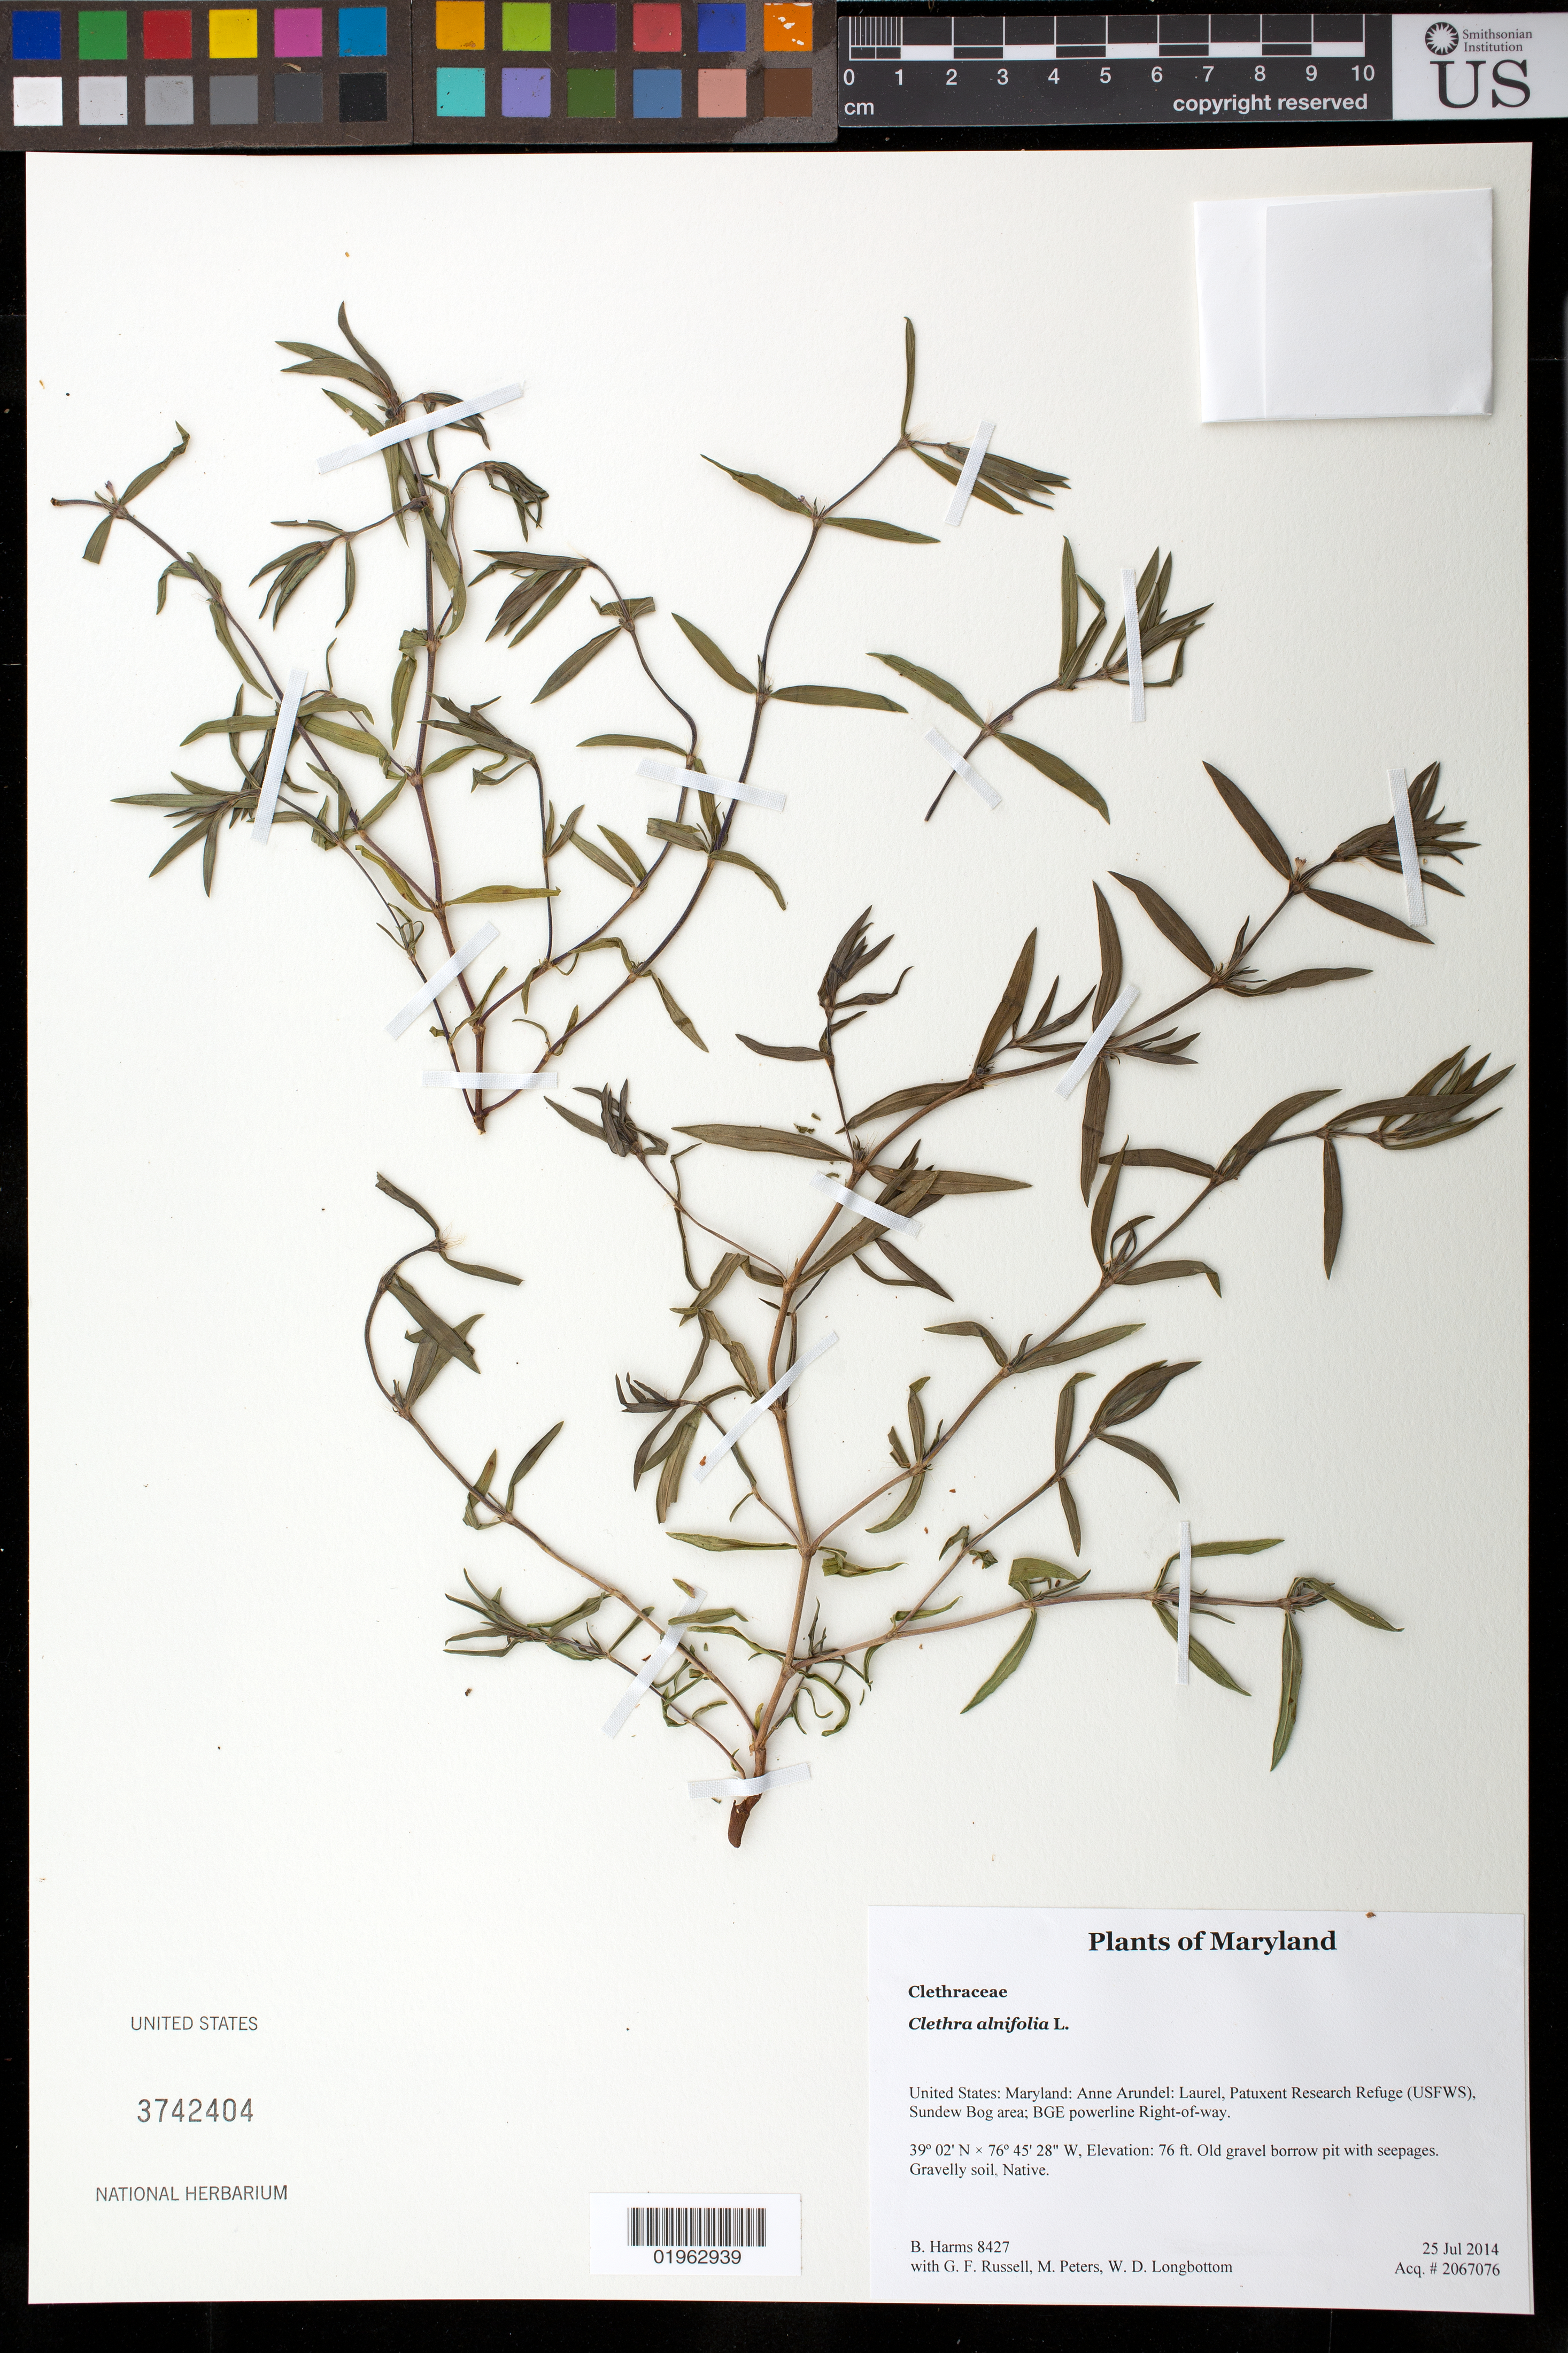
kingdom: Plantae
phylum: Tracheophyta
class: Magnoliopsida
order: Ericales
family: Clethraceae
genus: Clethra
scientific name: Clethra alnifolia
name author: L.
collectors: B. Harms, G. Russell, M. Peters & W. D. Longbottom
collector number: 8427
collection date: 2014-07-25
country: United States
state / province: Maryland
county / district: Anne Arundel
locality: Laurel, Patuxent Research Refuge (USFWS), Sundew Bog area; BGE powerline Right-of-way.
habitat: Old gravel borrow pit with seepages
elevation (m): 23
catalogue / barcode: US 3742404